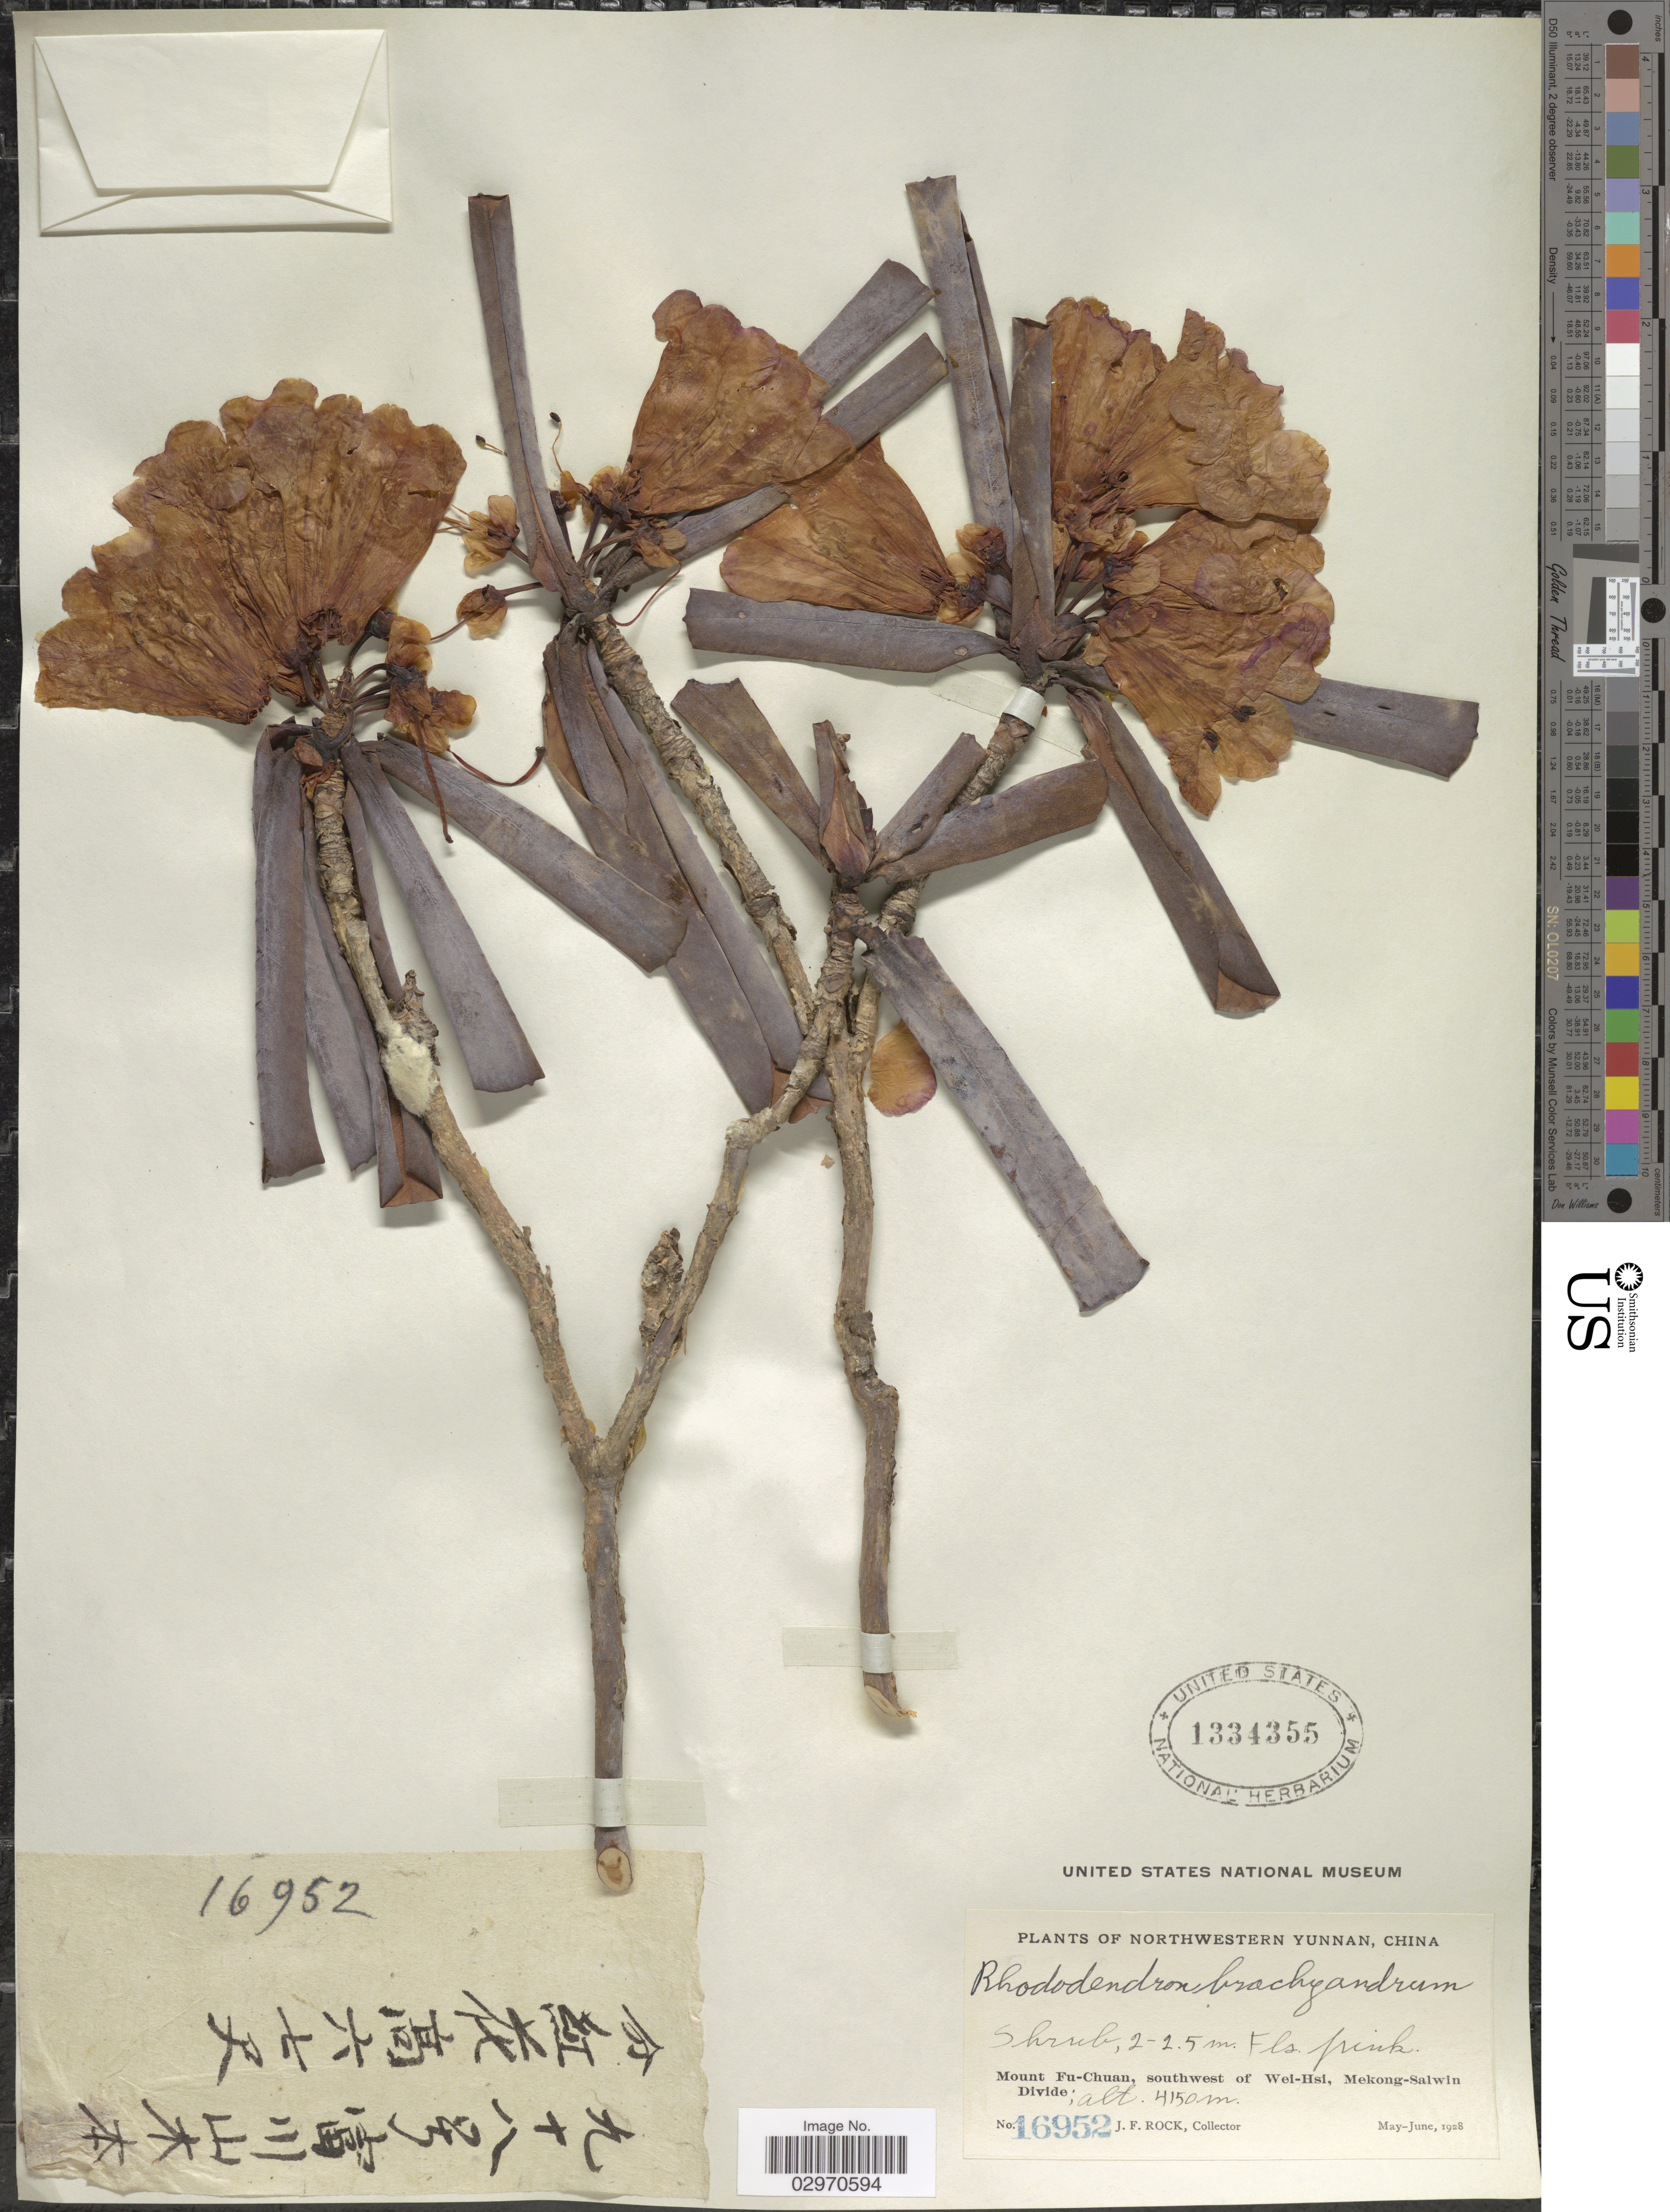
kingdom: Plantae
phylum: Tracheophyta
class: Magnoliopsida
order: Ericales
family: Ericaceae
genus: Rhododendron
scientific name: Rhododendron eclecteum var. brachyandrum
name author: (Balf. f. & Forrest) Cowan & Davidian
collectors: J. Rock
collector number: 16952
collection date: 1928-05/1928-06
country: China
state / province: Yunnan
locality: Northwestern Yunnan. Mount Fu-Chuan, southwest of Wei-Hsi, Mekong-Salwin Divide.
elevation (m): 4150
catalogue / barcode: US 1334355